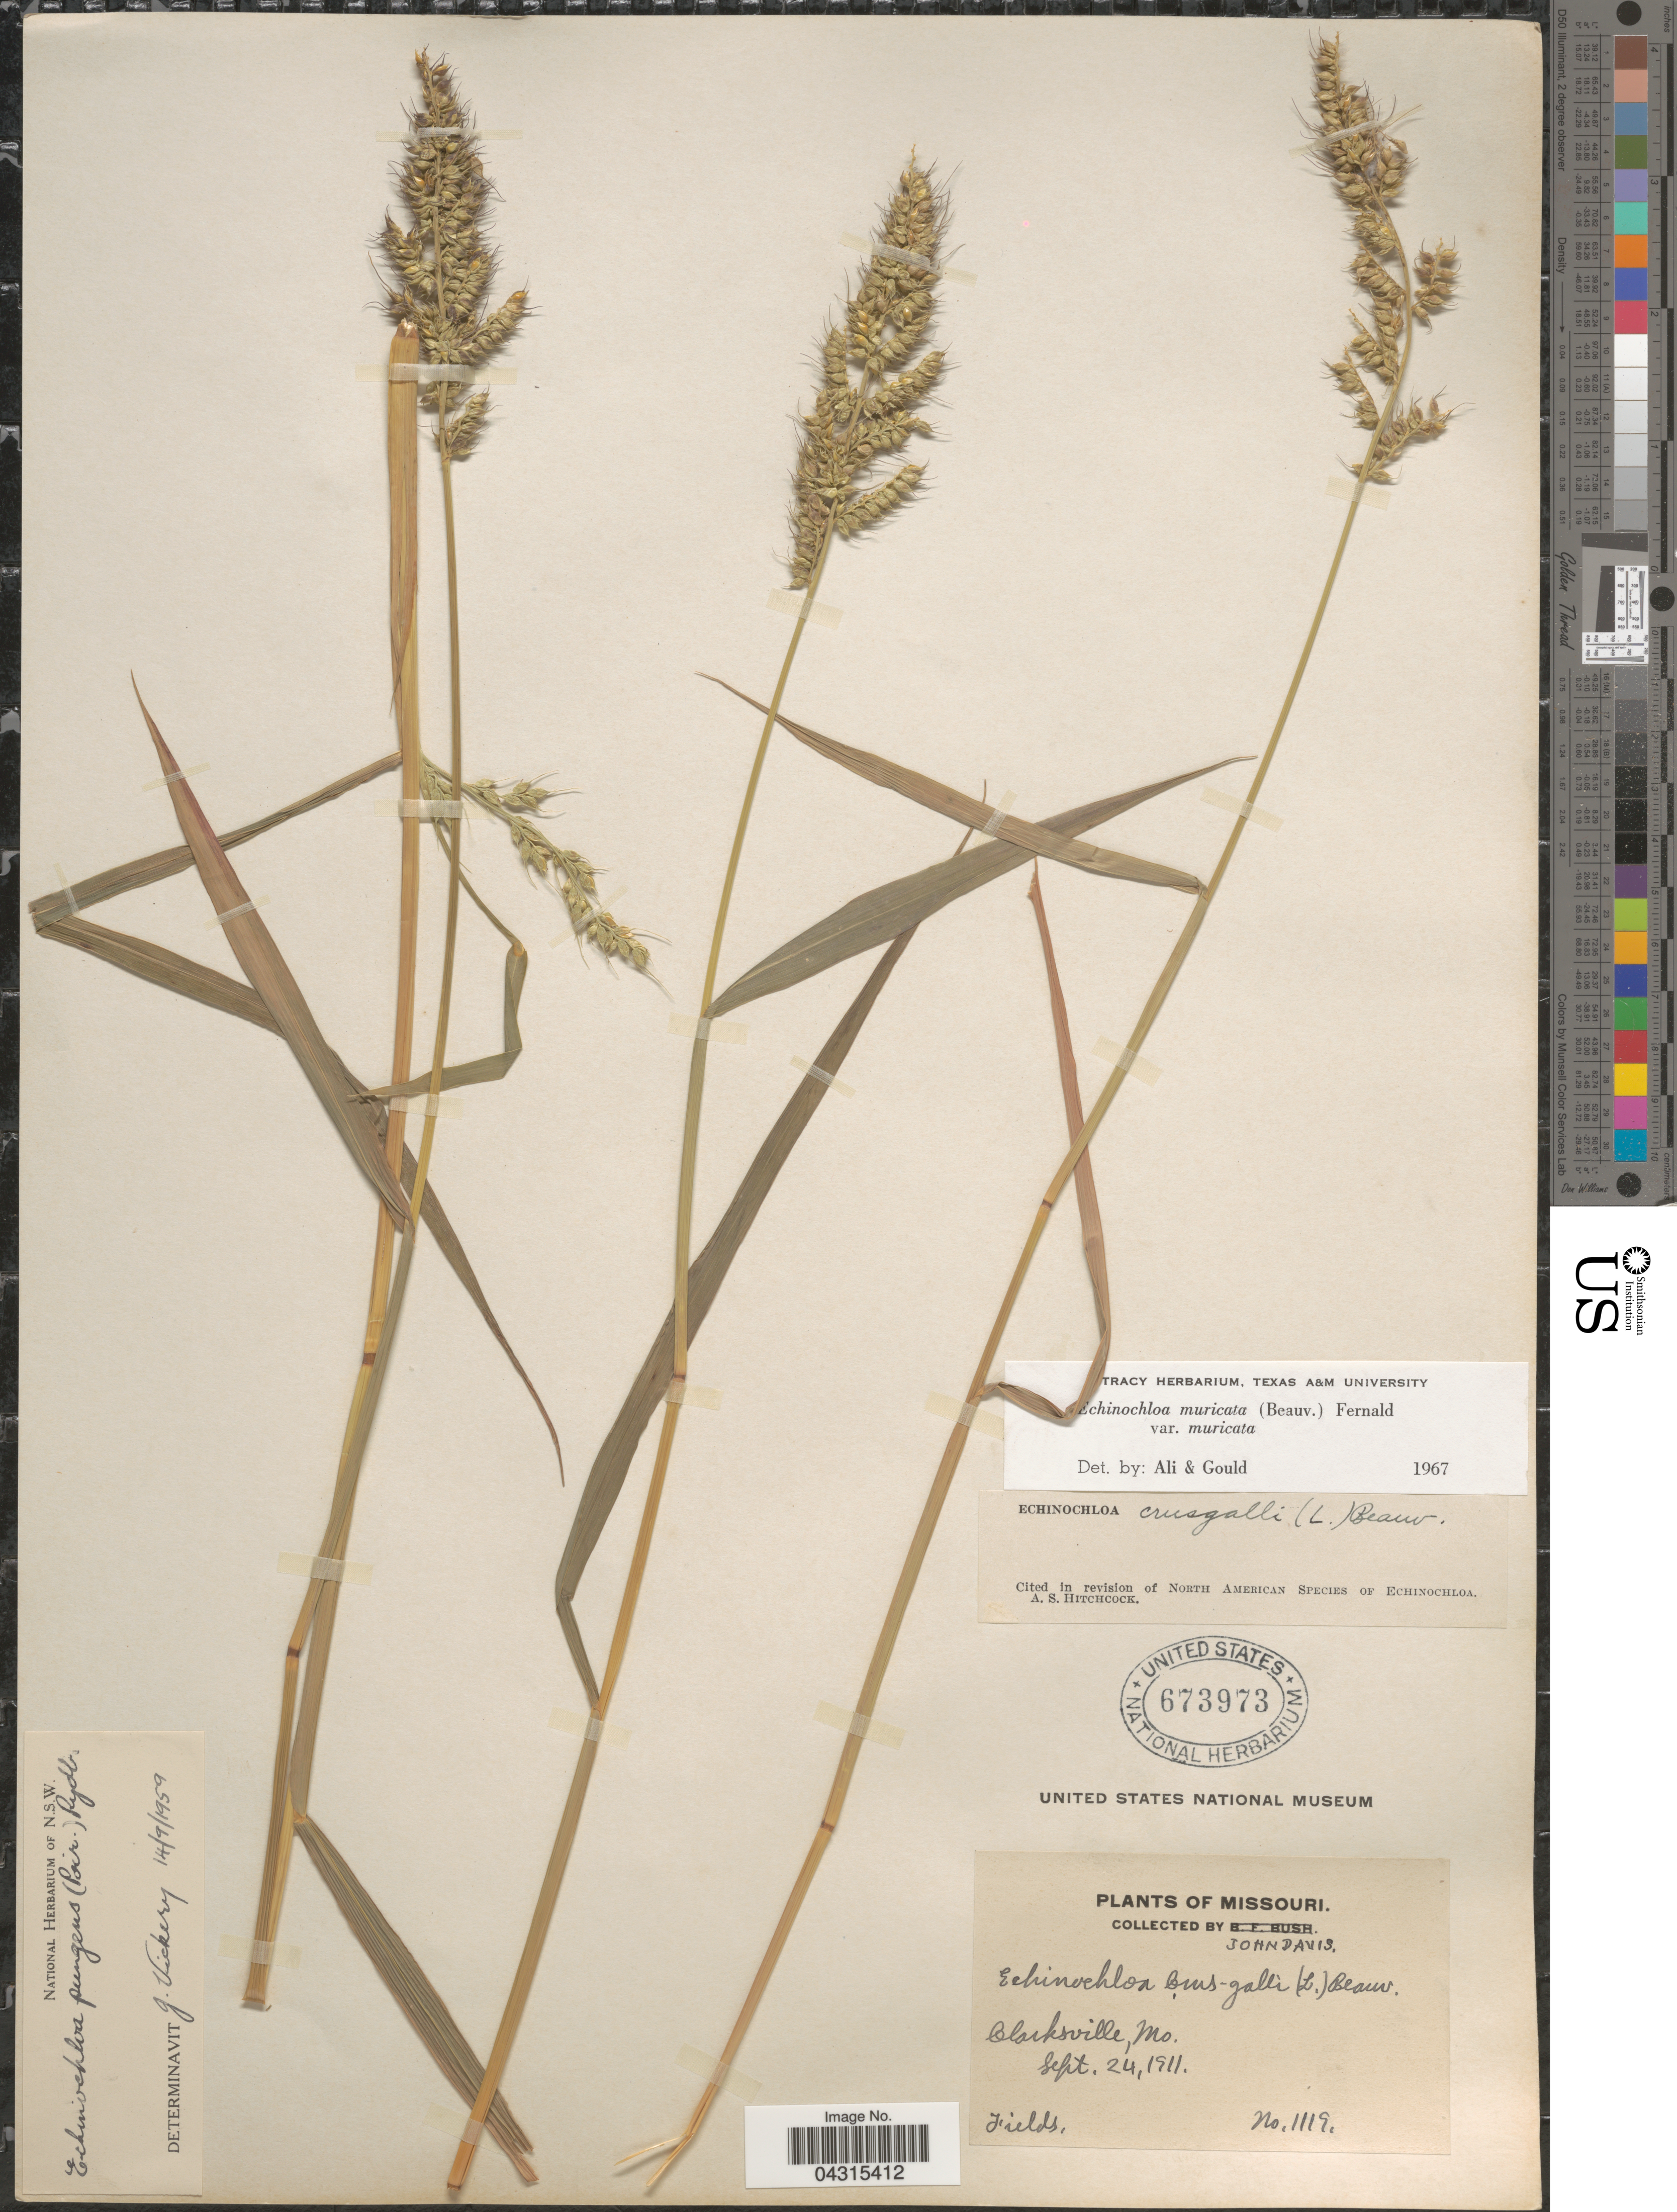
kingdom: Plantae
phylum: Tracheophyta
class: Liliopsida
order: Poales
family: Poaceae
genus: Echinochloa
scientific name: Echinochloa muricata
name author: (P. Beauv.) Fernald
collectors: J. Davis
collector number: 1119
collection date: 1911-09-24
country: United States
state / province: Missouri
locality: Clarksville.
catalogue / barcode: US 673973